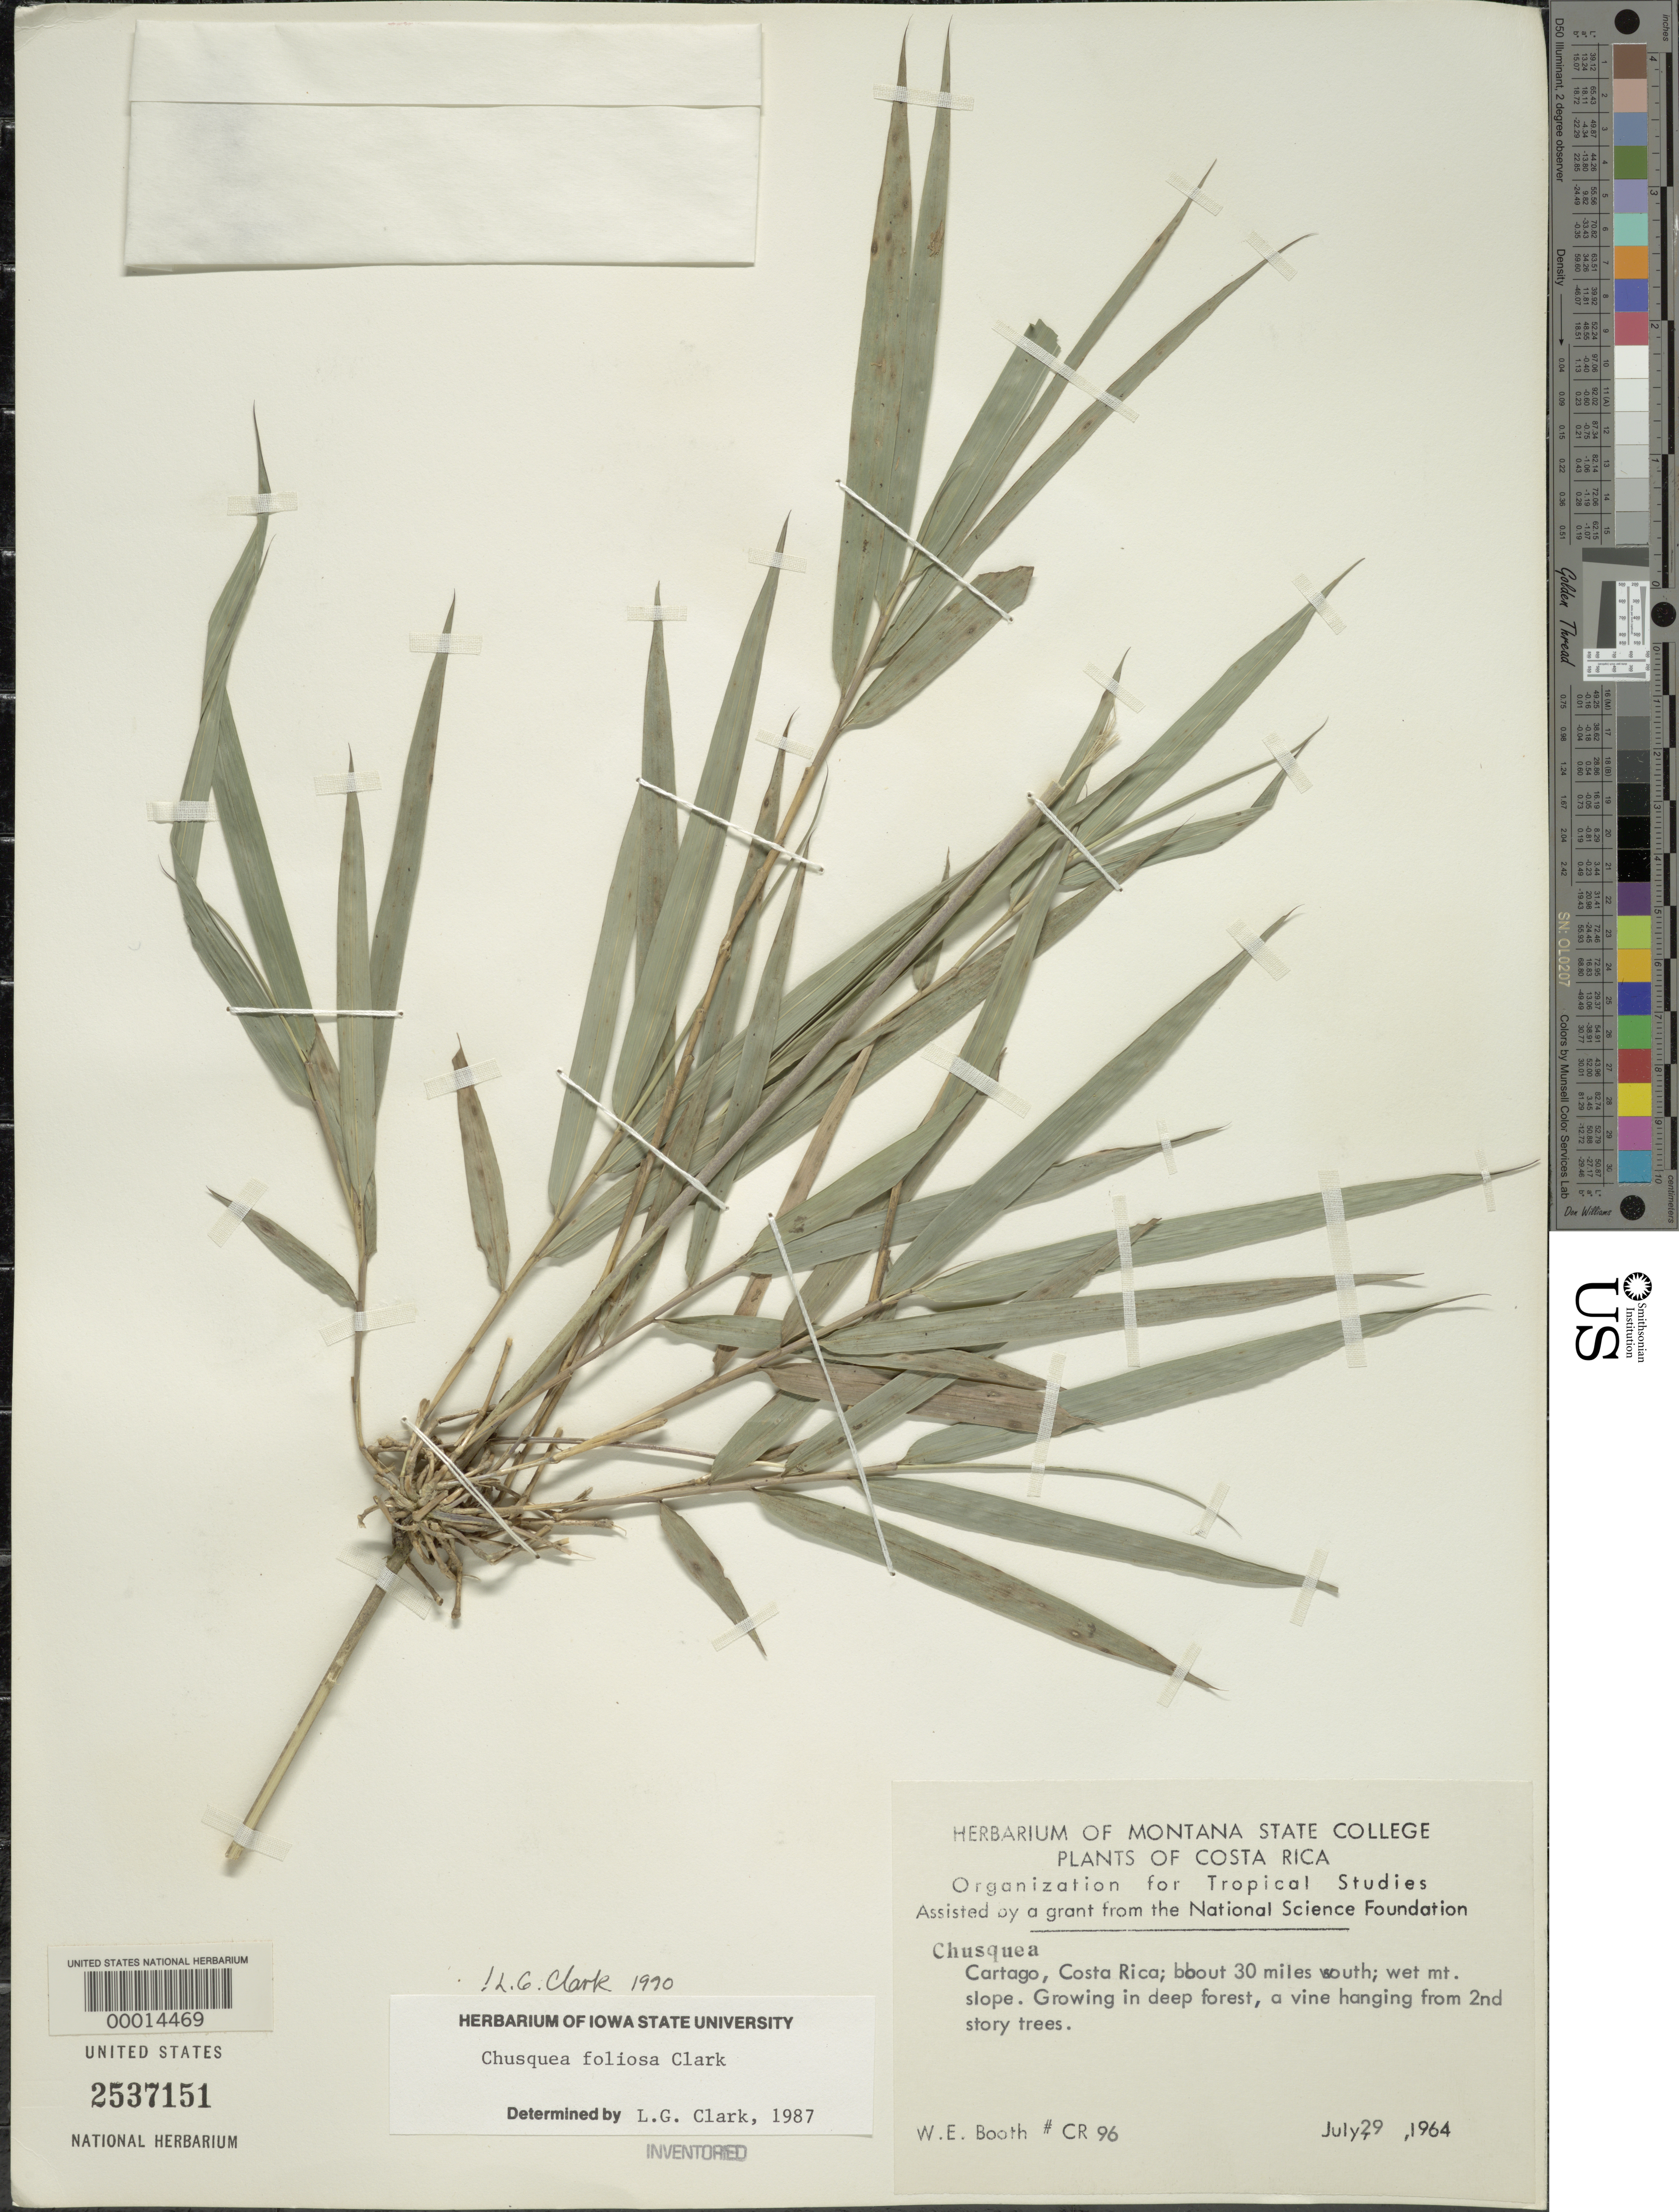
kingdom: Plantae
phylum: Tracheophyta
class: Liliopsida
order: Poales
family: Poaceae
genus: Chusquea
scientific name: Chusquea foliosa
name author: L.G. Clark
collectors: W. Booth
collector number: Cr 96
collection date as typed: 29 Jul 1964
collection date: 1964-07-29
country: Costa Rica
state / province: Cartago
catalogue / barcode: US 2537151